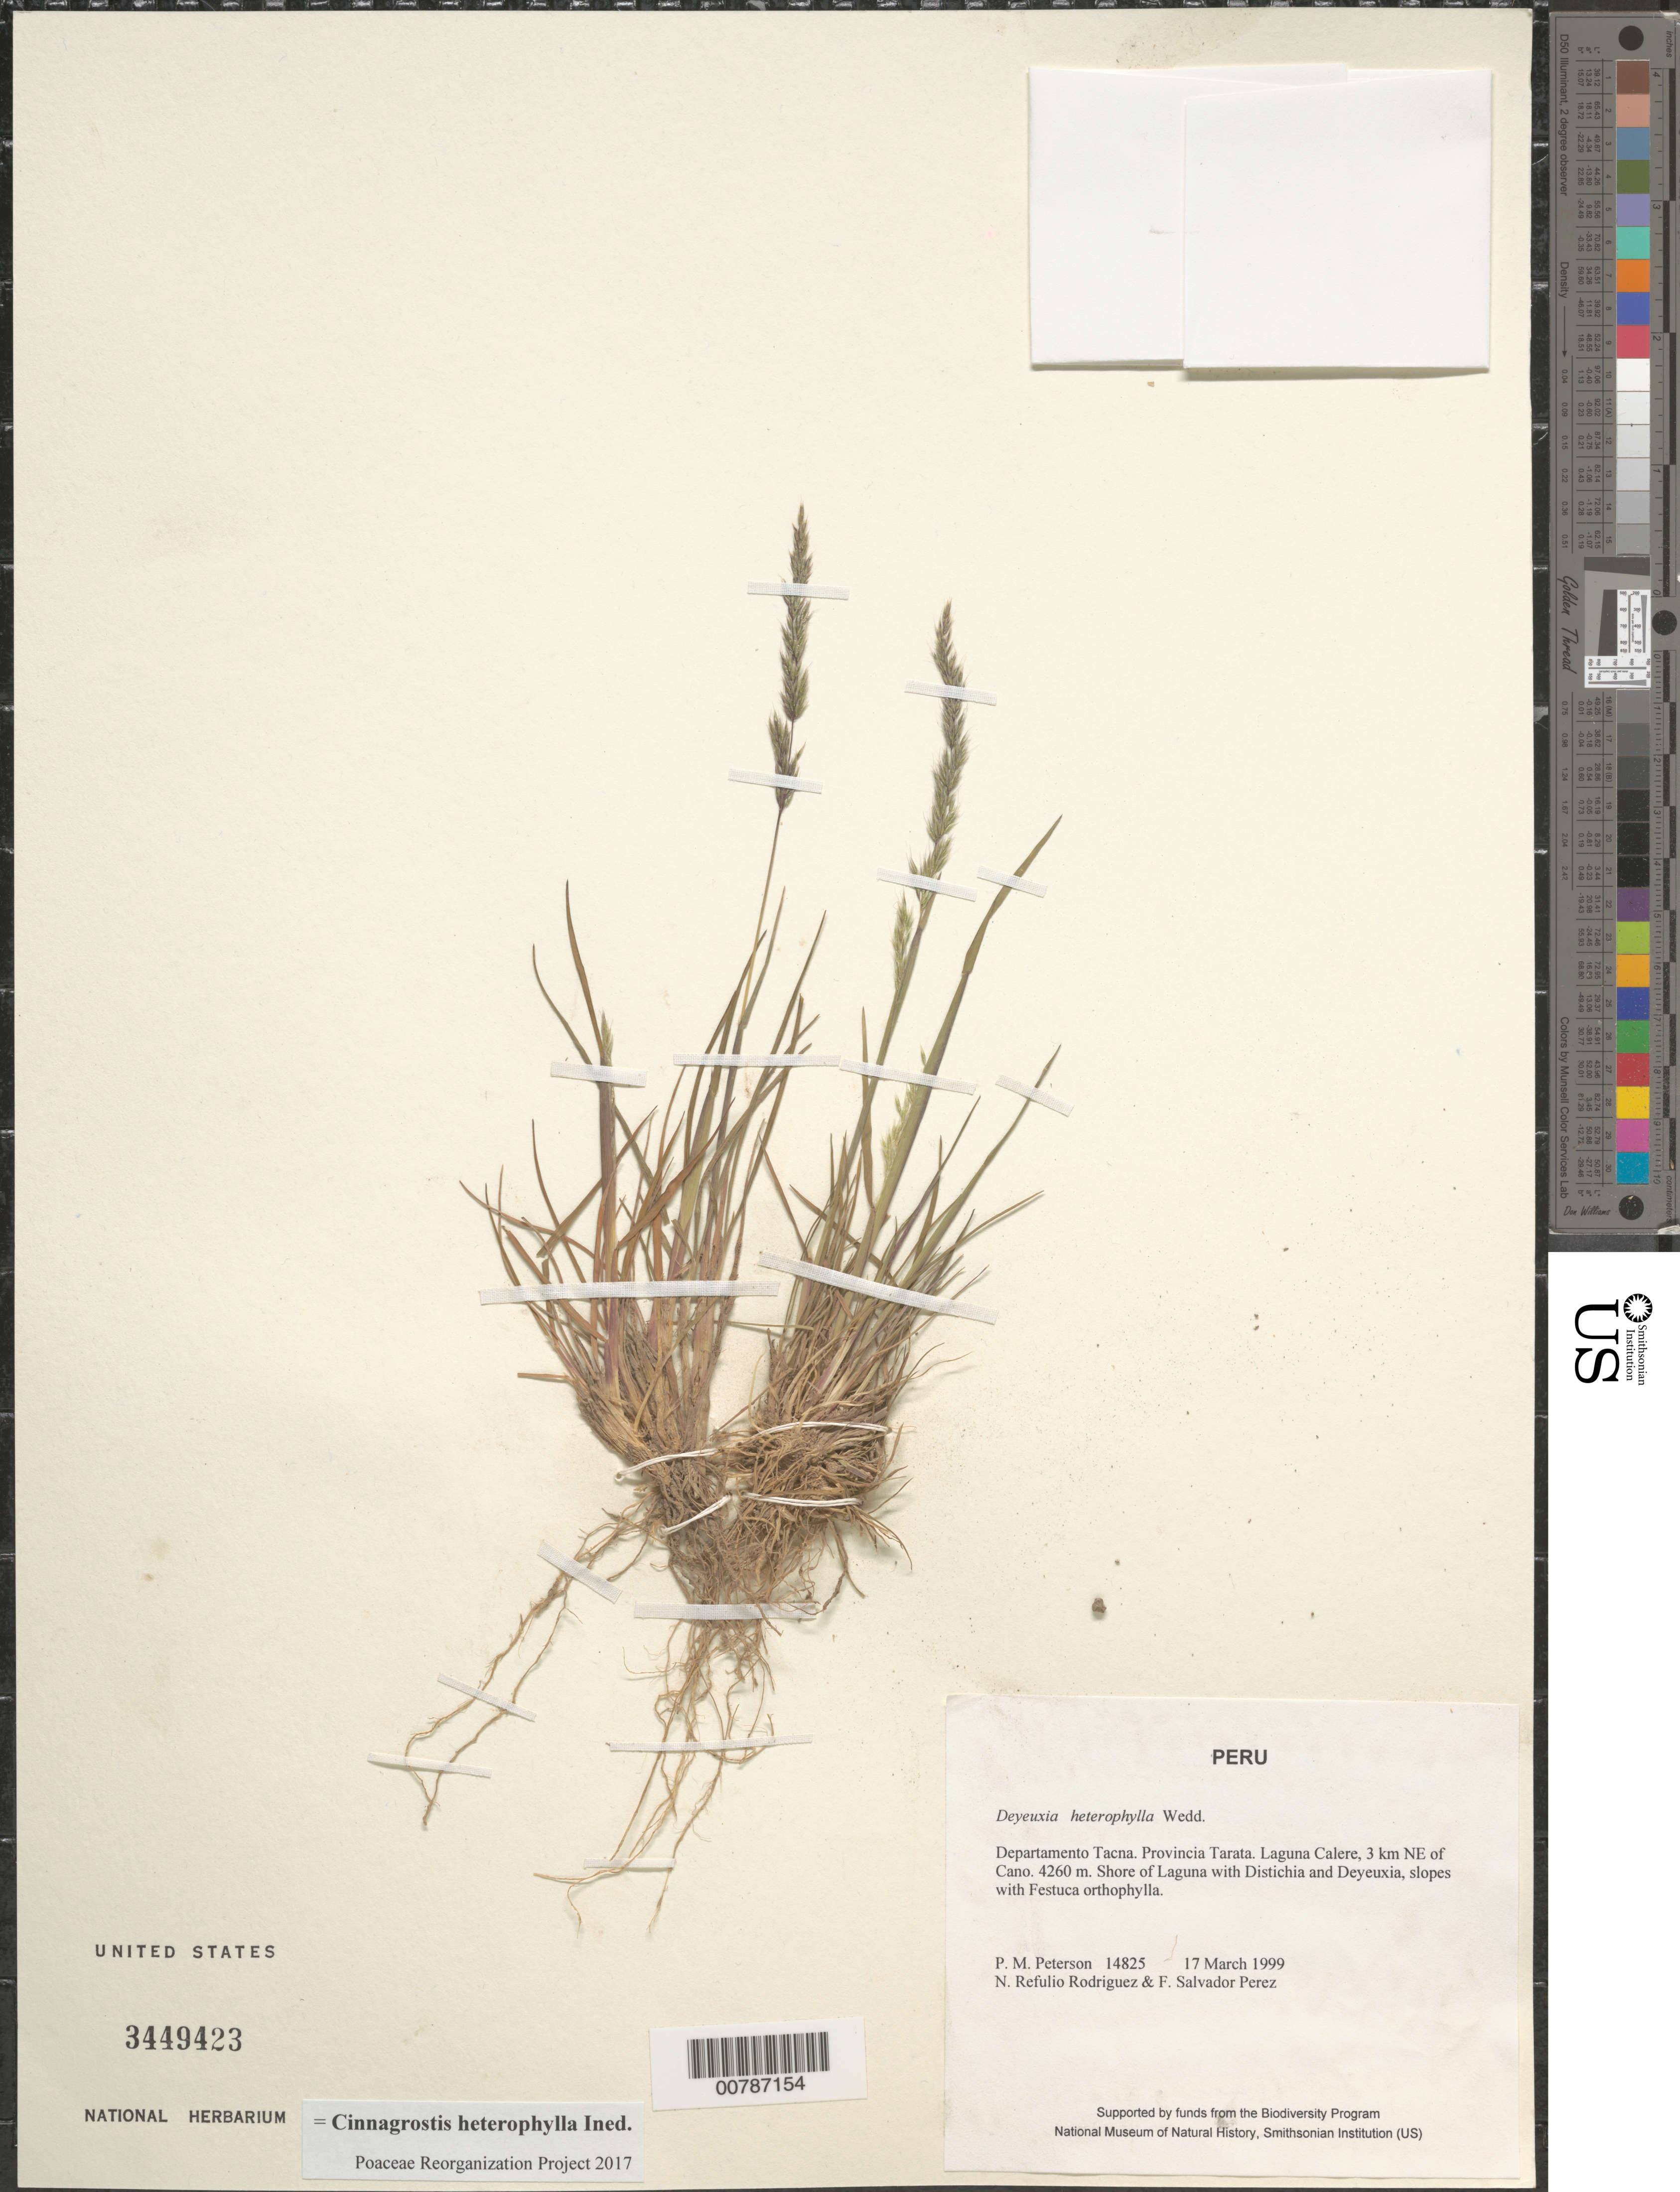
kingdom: Plantae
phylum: Tracheophyta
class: Liliopsida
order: Poales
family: Poaceae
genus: Cinnagrostis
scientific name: Cinnagrostis heterophylla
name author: (Wedd.) P.M. Peterson et al.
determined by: Poaceae Reorganization Project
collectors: P. M. Peterson, N. Refulio-Rodríguez & F. Salvador Perez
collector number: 14825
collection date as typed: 17 Mar 1999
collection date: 1999-03-17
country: Peru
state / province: Tacna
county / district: Tarata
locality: Laguna Calere, 3 km NE of Cano.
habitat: Shore of Laguna with Distichia and Deyeuxia, slopes with Festuca orthophylla.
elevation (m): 4260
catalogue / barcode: US 3449423